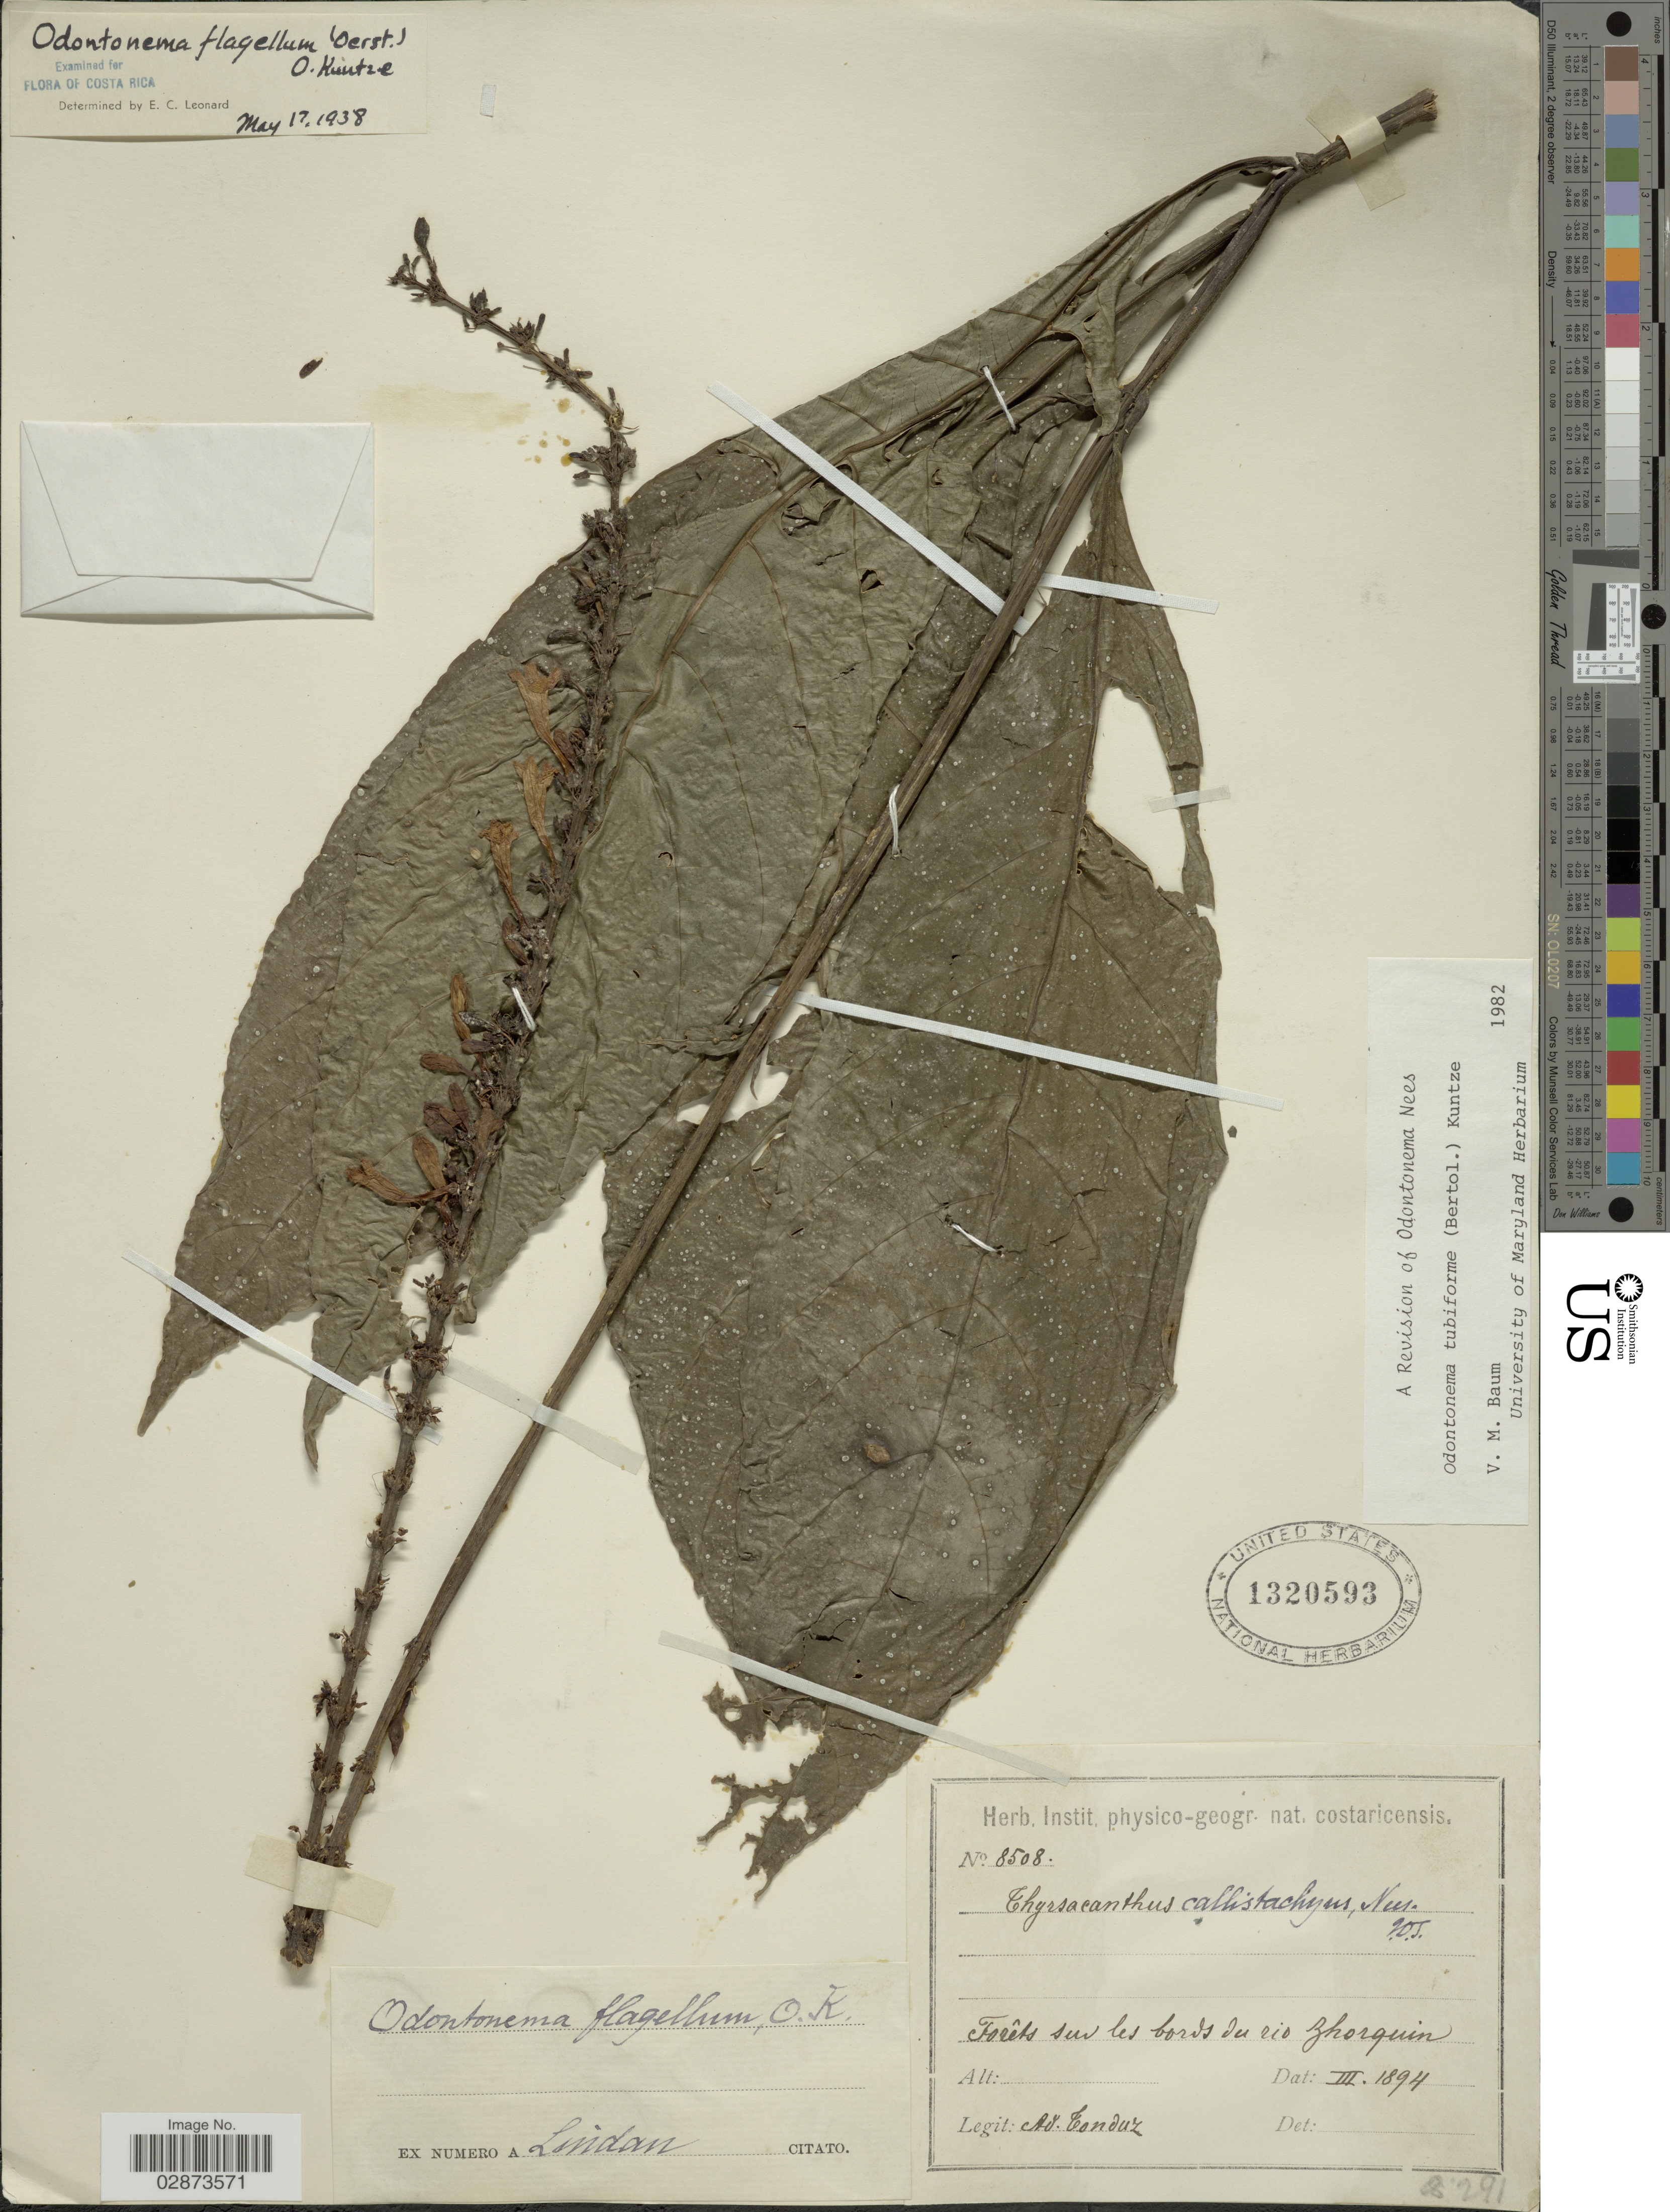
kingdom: Plantae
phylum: Tracheophyta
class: Magnoliopsida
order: Lamiales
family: Acanthaceae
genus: Odontonema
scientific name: Odontonema tubaeforme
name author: (Bertol.) Kuntze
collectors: A. Tonduz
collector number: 8508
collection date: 1894-03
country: Costa Rica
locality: Forêts sur les bords du rio Zhorquin.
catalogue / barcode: US 1320593